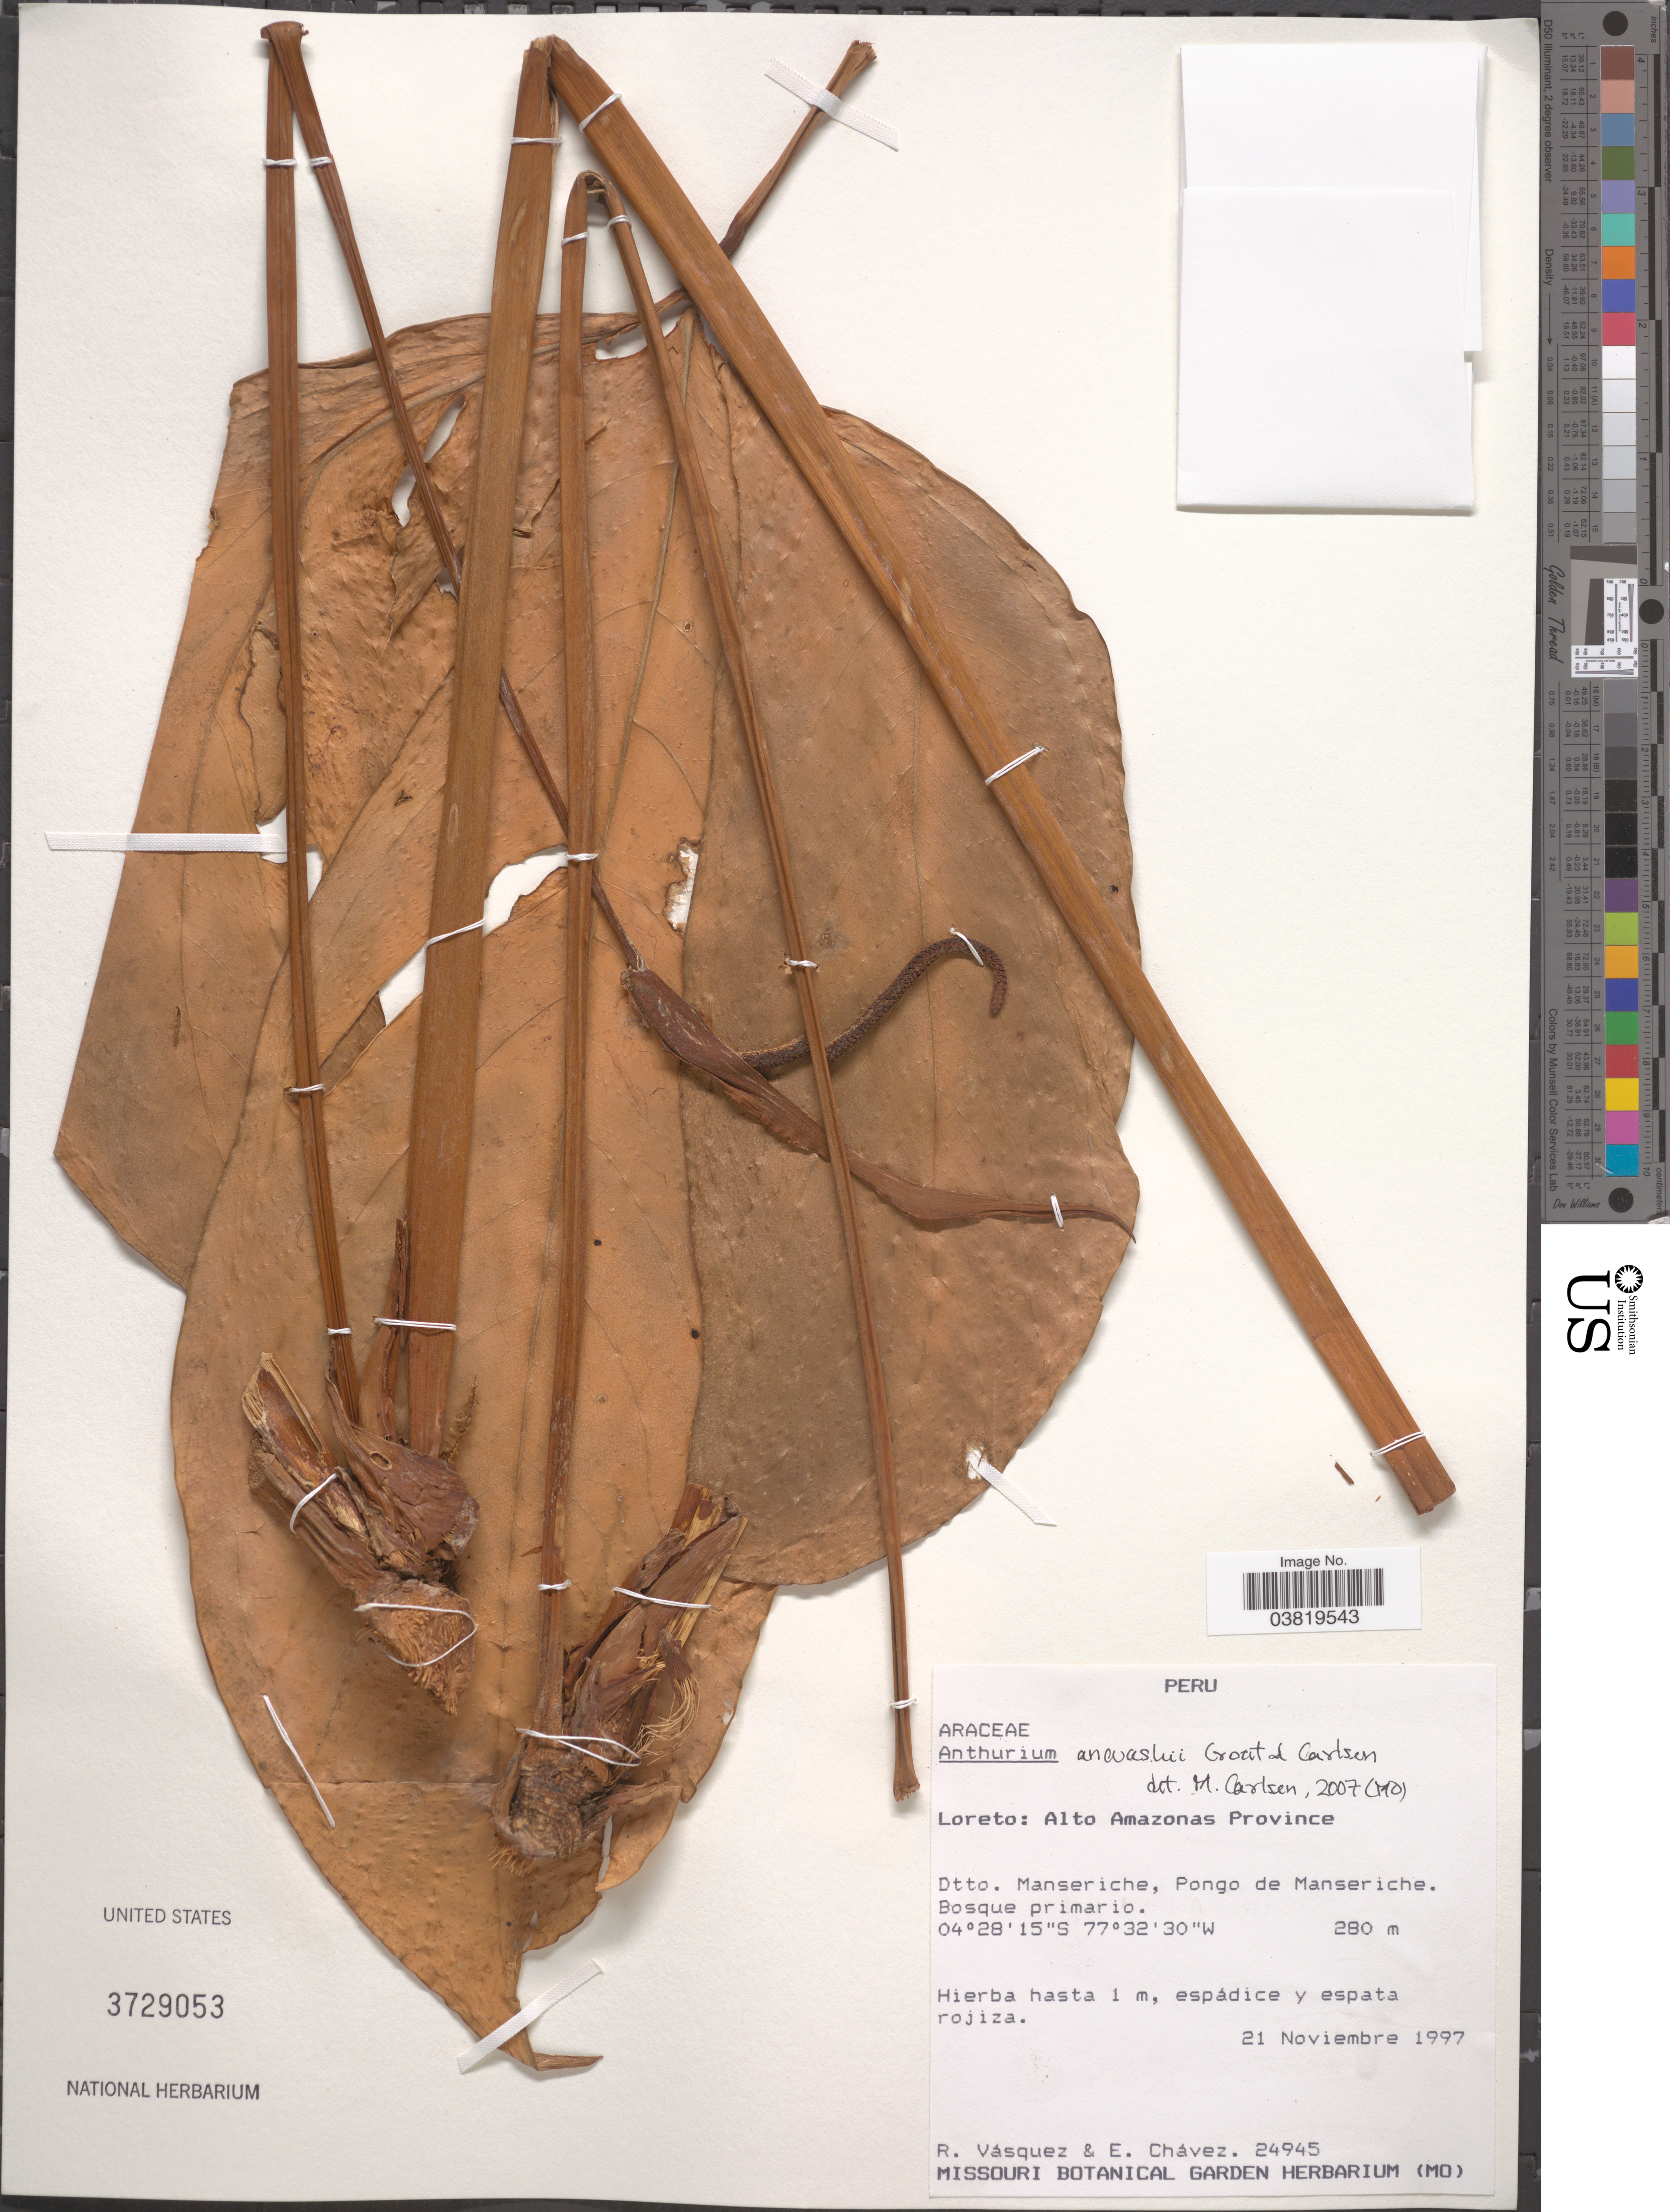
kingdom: Plantae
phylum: Tracheophyta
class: Liliopsida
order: Alismatales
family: Araceae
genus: Anthurium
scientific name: Anthurium ancuashii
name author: Croat & Carlsen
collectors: R. Vásquez & E. Chávez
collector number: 24945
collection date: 1997-11-21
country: Peru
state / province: Loreto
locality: Alto Amazonas Province. Dtto. Manseriche, Pongo de Manseriche.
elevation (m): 280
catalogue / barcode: US 3729053